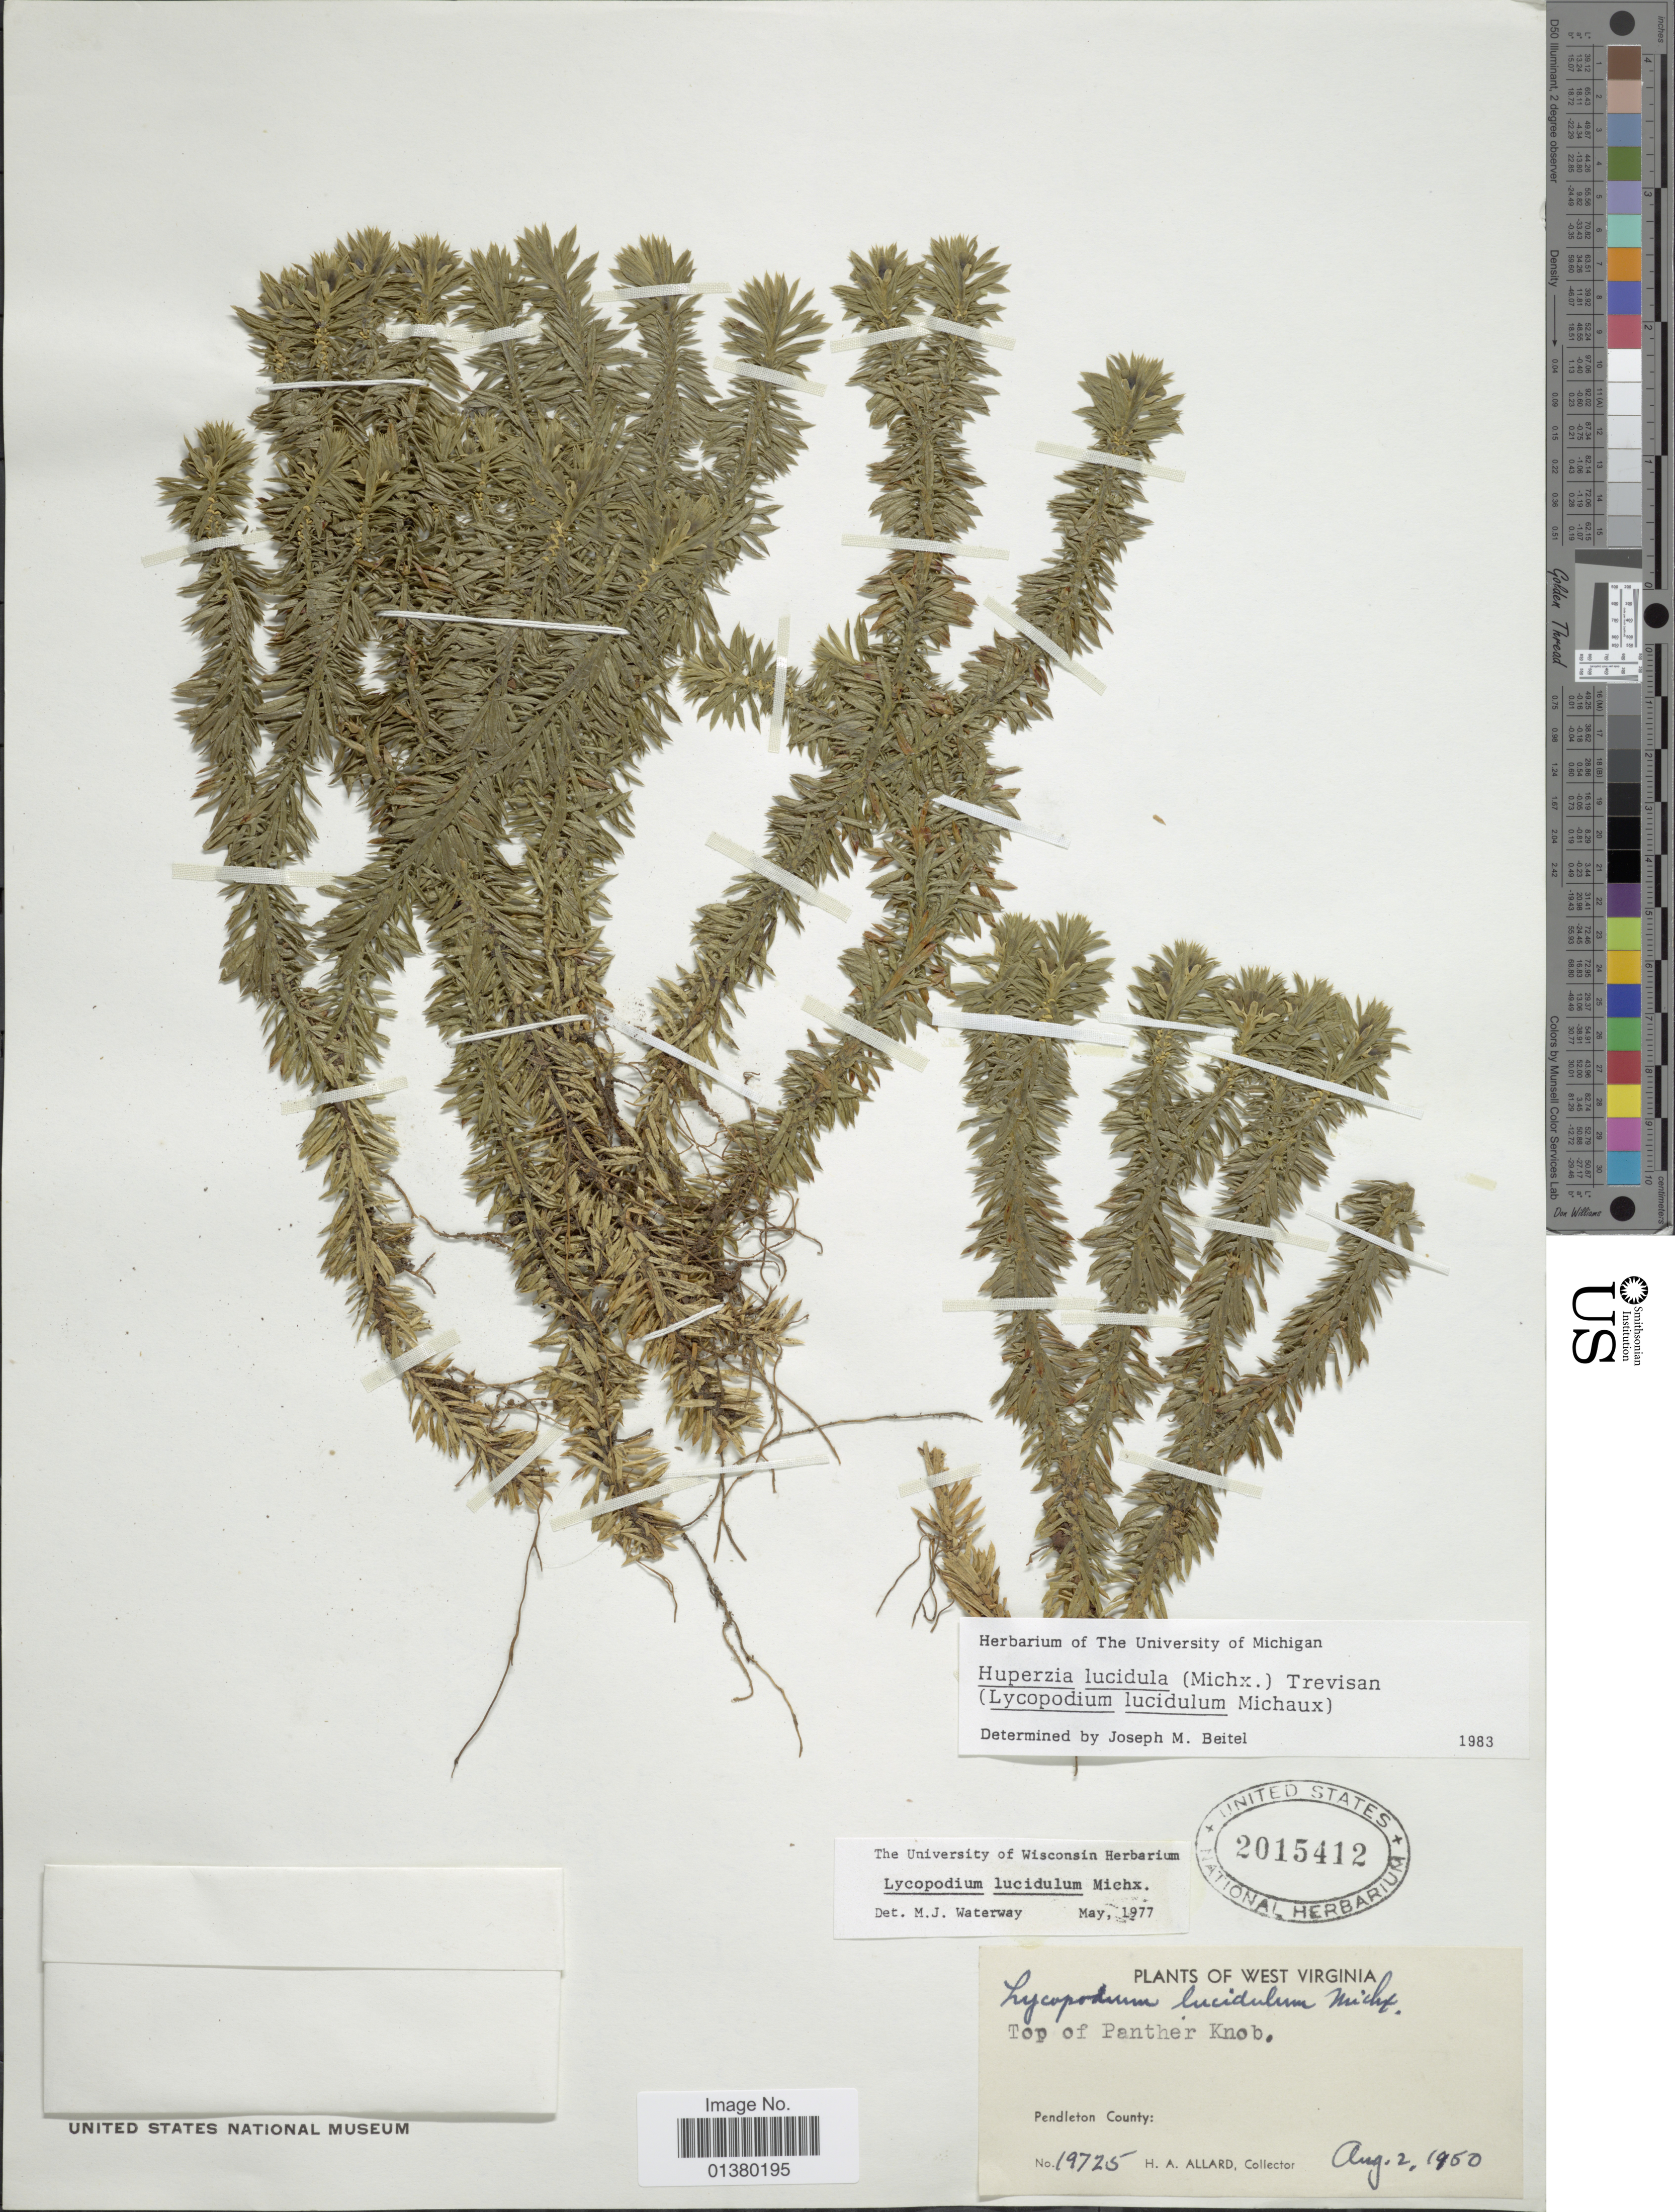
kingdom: Plantae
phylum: Tracheophyta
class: Lycopodiopsida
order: Lycopodiales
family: Lycopodiaceae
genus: Huperzia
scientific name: Huperzia lucidula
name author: (Michx.) Trevis.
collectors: H. A. Allard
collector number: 19725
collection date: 1950-08-02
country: United States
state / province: West Virginia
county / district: Pendleton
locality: Top of Panther Knob, Pendleton County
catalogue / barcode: US 2015412